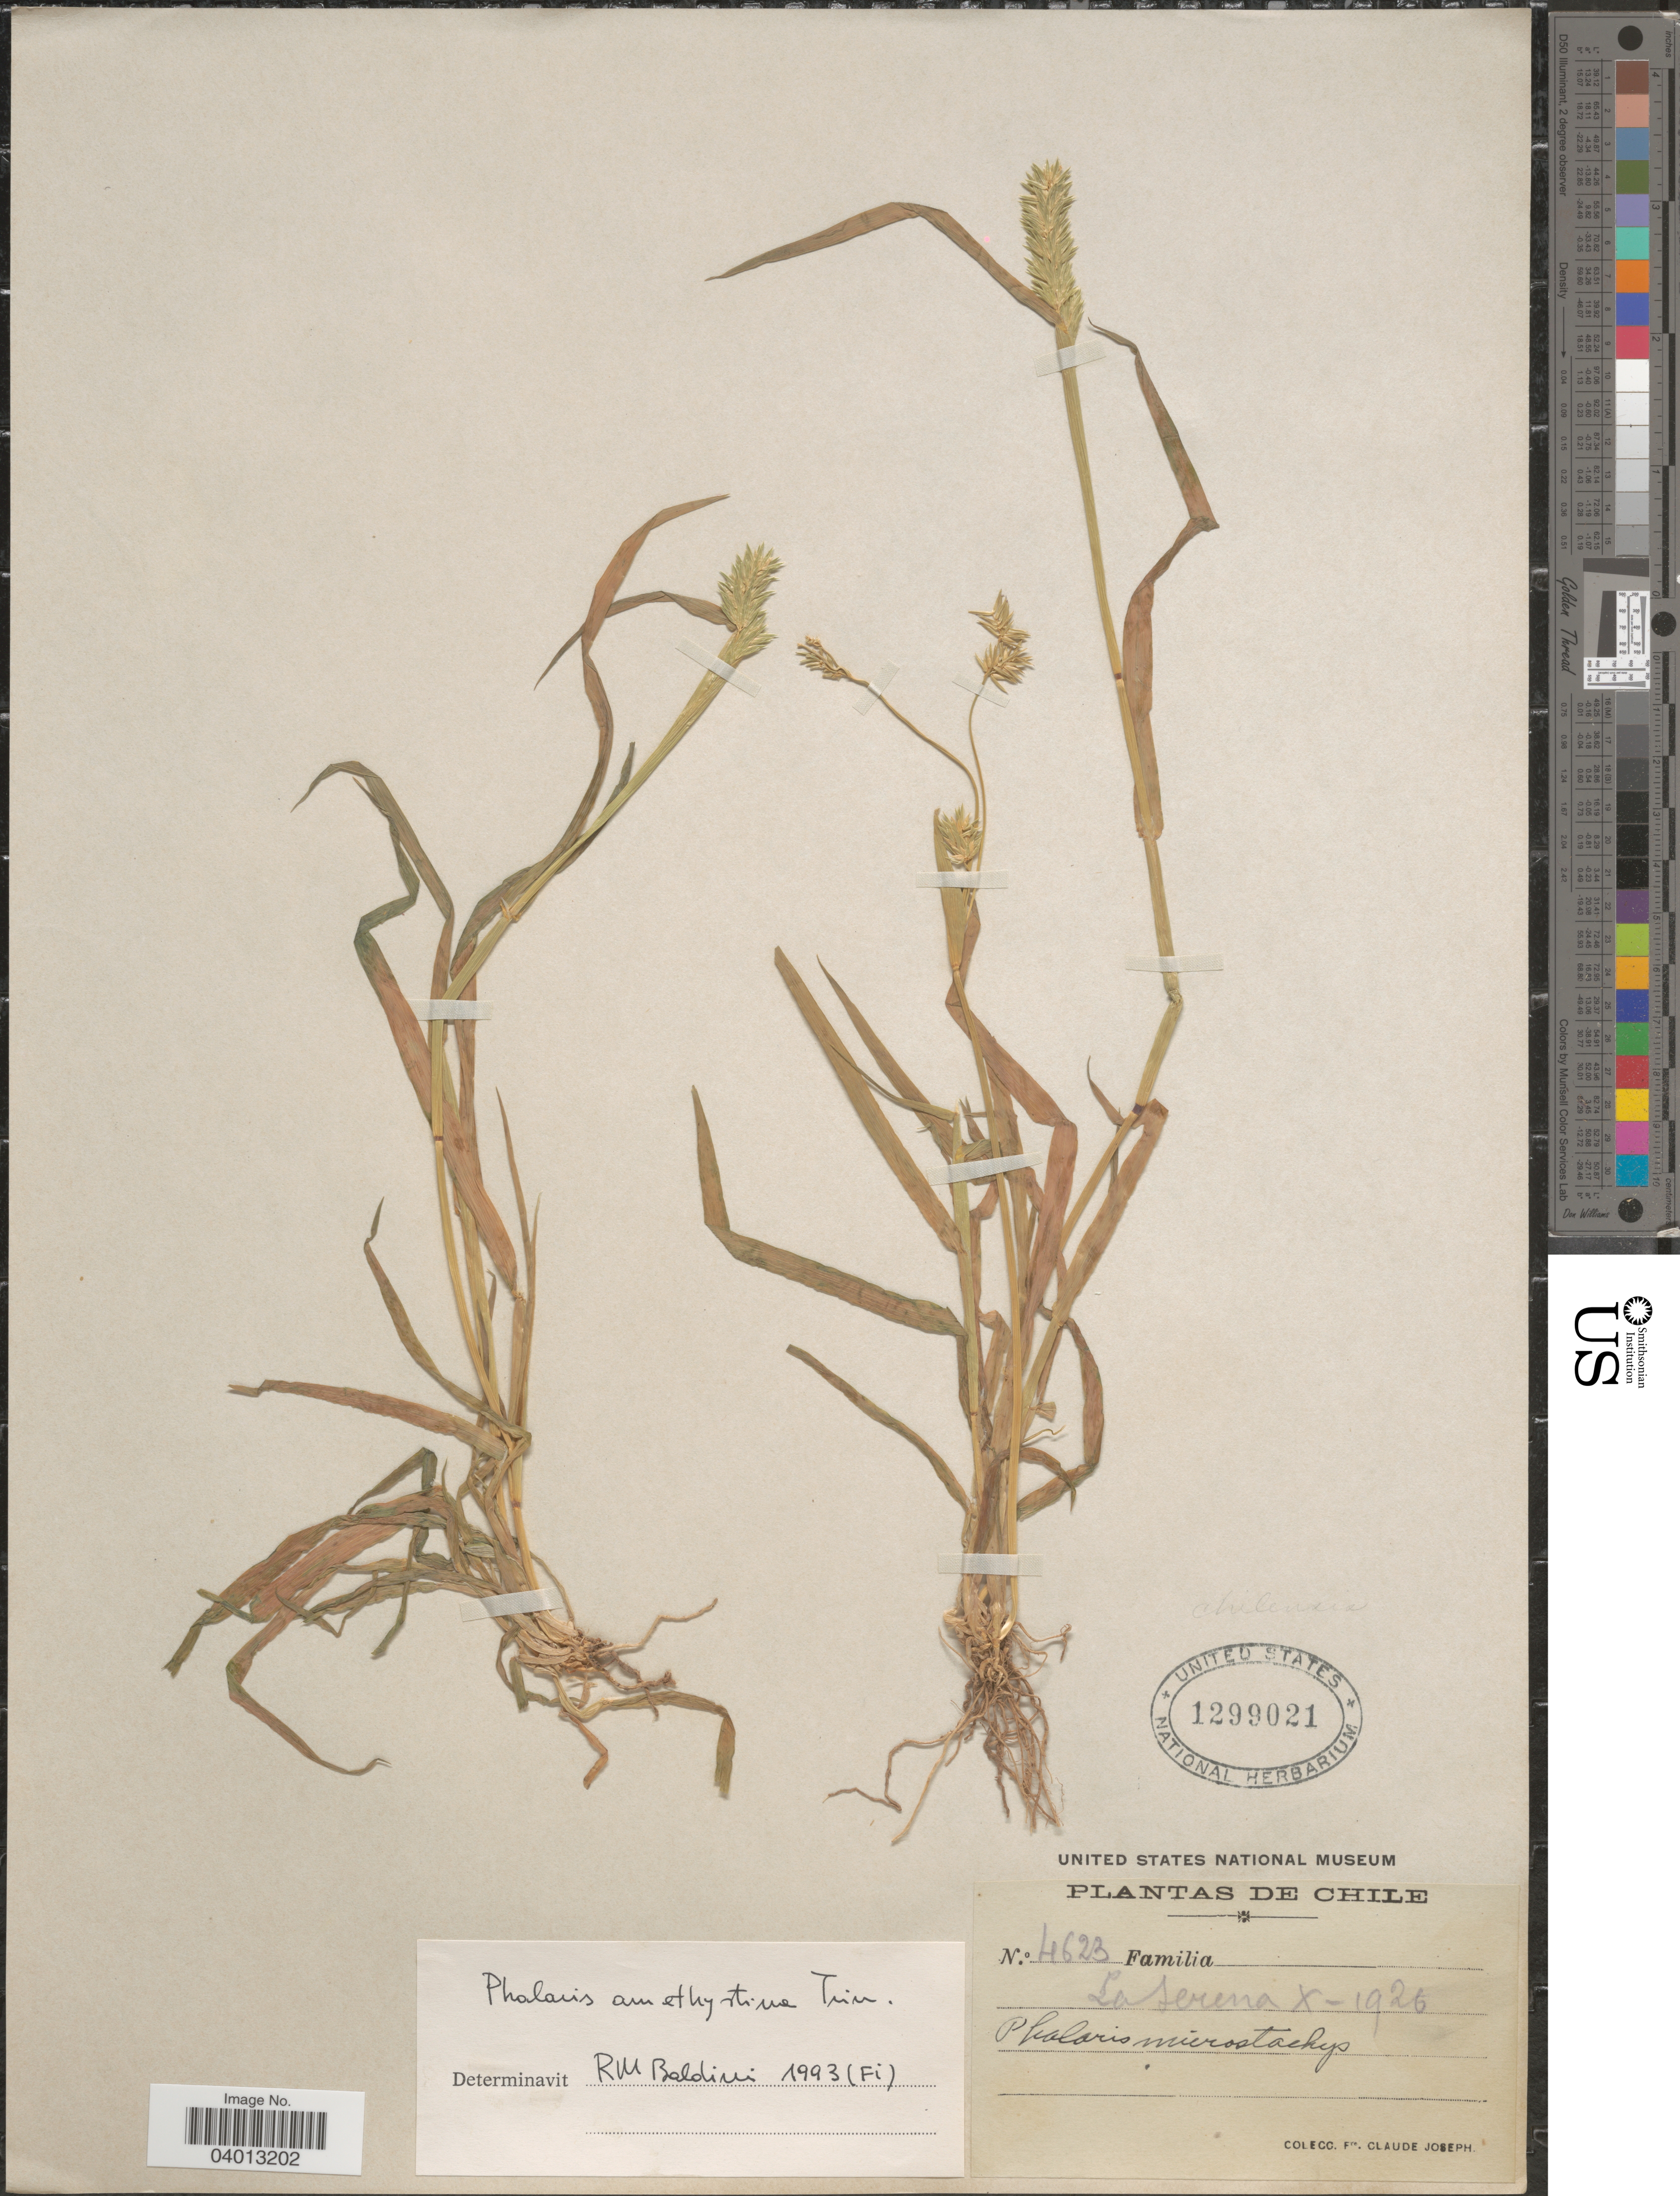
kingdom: Plantae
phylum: Tracheophyta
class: Liliopsida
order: Poales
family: Poaceae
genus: Phalaris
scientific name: Phalaris amethystina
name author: Trin.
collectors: Bro. Claude-Joseph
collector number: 4623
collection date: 1926-10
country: Chile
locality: La Serena.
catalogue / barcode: US 1299021